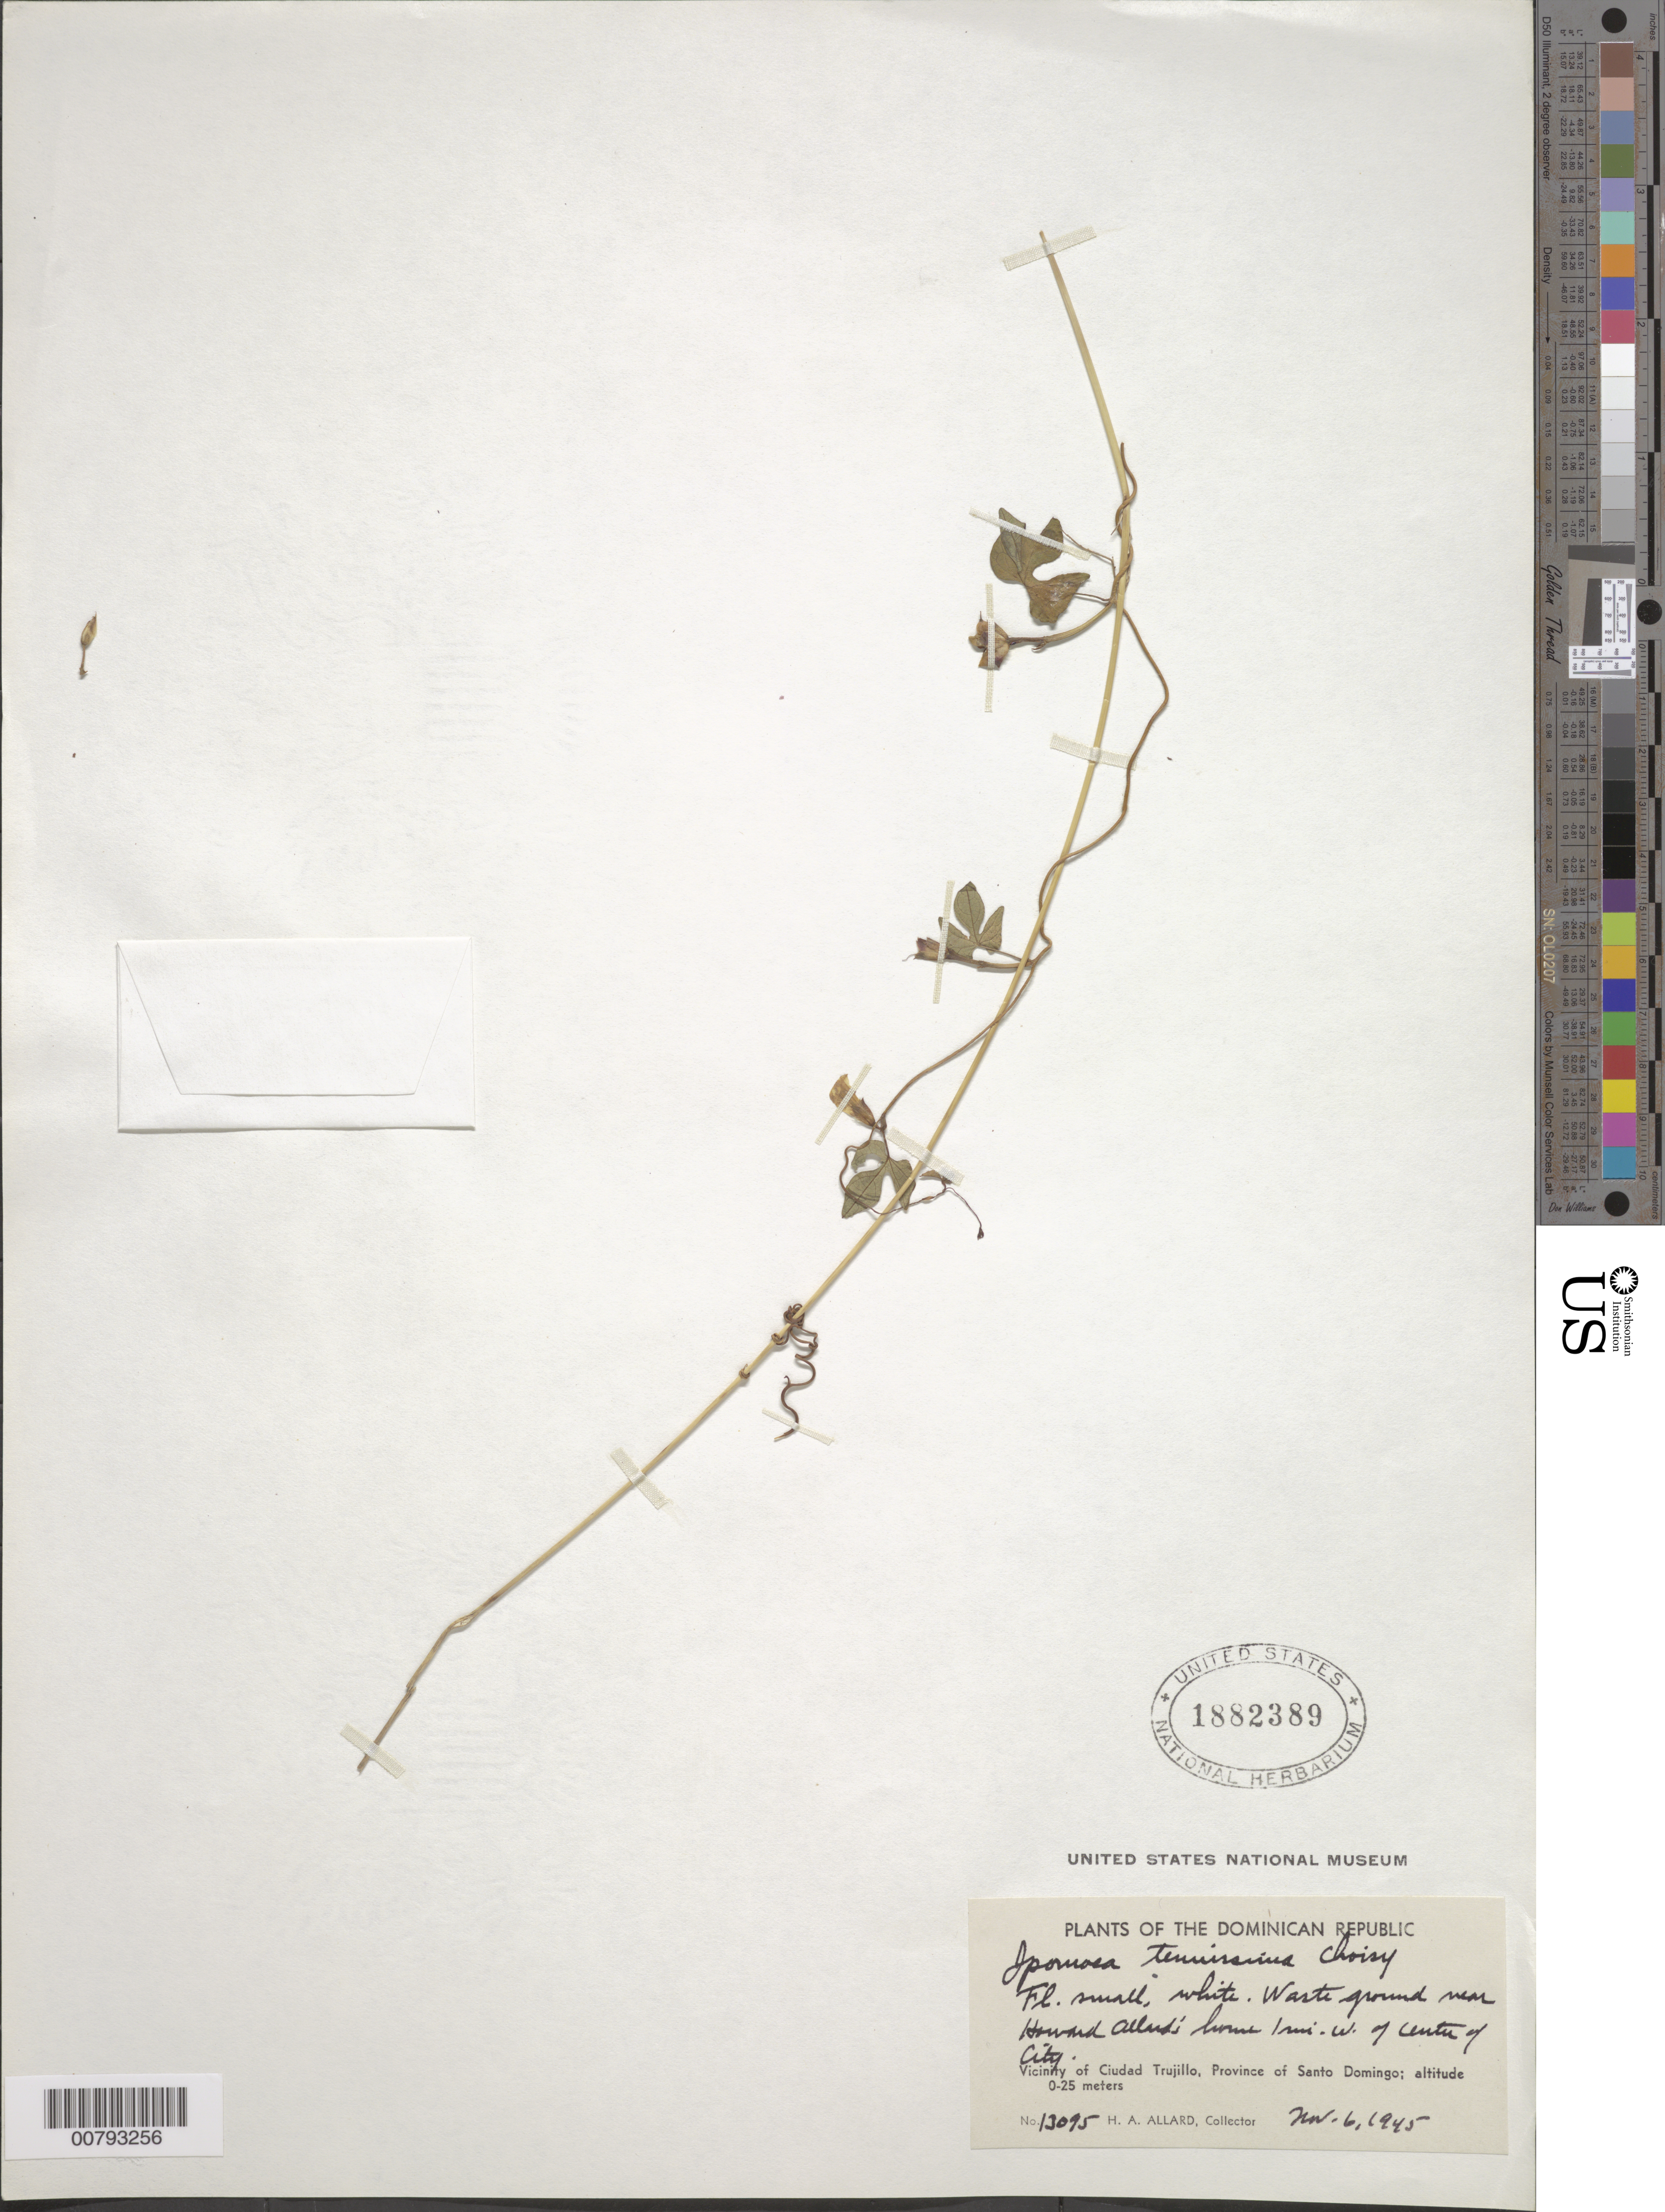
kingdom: Plantae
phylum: Tracheophyta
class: Magnoliopsida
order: Solanales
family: Convolvulaceae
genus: Ipomoea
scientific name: Ipomoea triloba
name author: L.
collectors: H. A. Allard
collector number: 13095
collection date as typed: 06 Nov 1945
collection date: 1945-11-06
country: Dominican Republic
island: Hispaniola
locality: Province of Santo Domingo, vicinity of Ciudad Trujillo, waste ground near Howard Allard's home 1 mile W of center of city.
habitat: Waste ground.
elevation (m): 0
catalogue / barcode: US 1882389